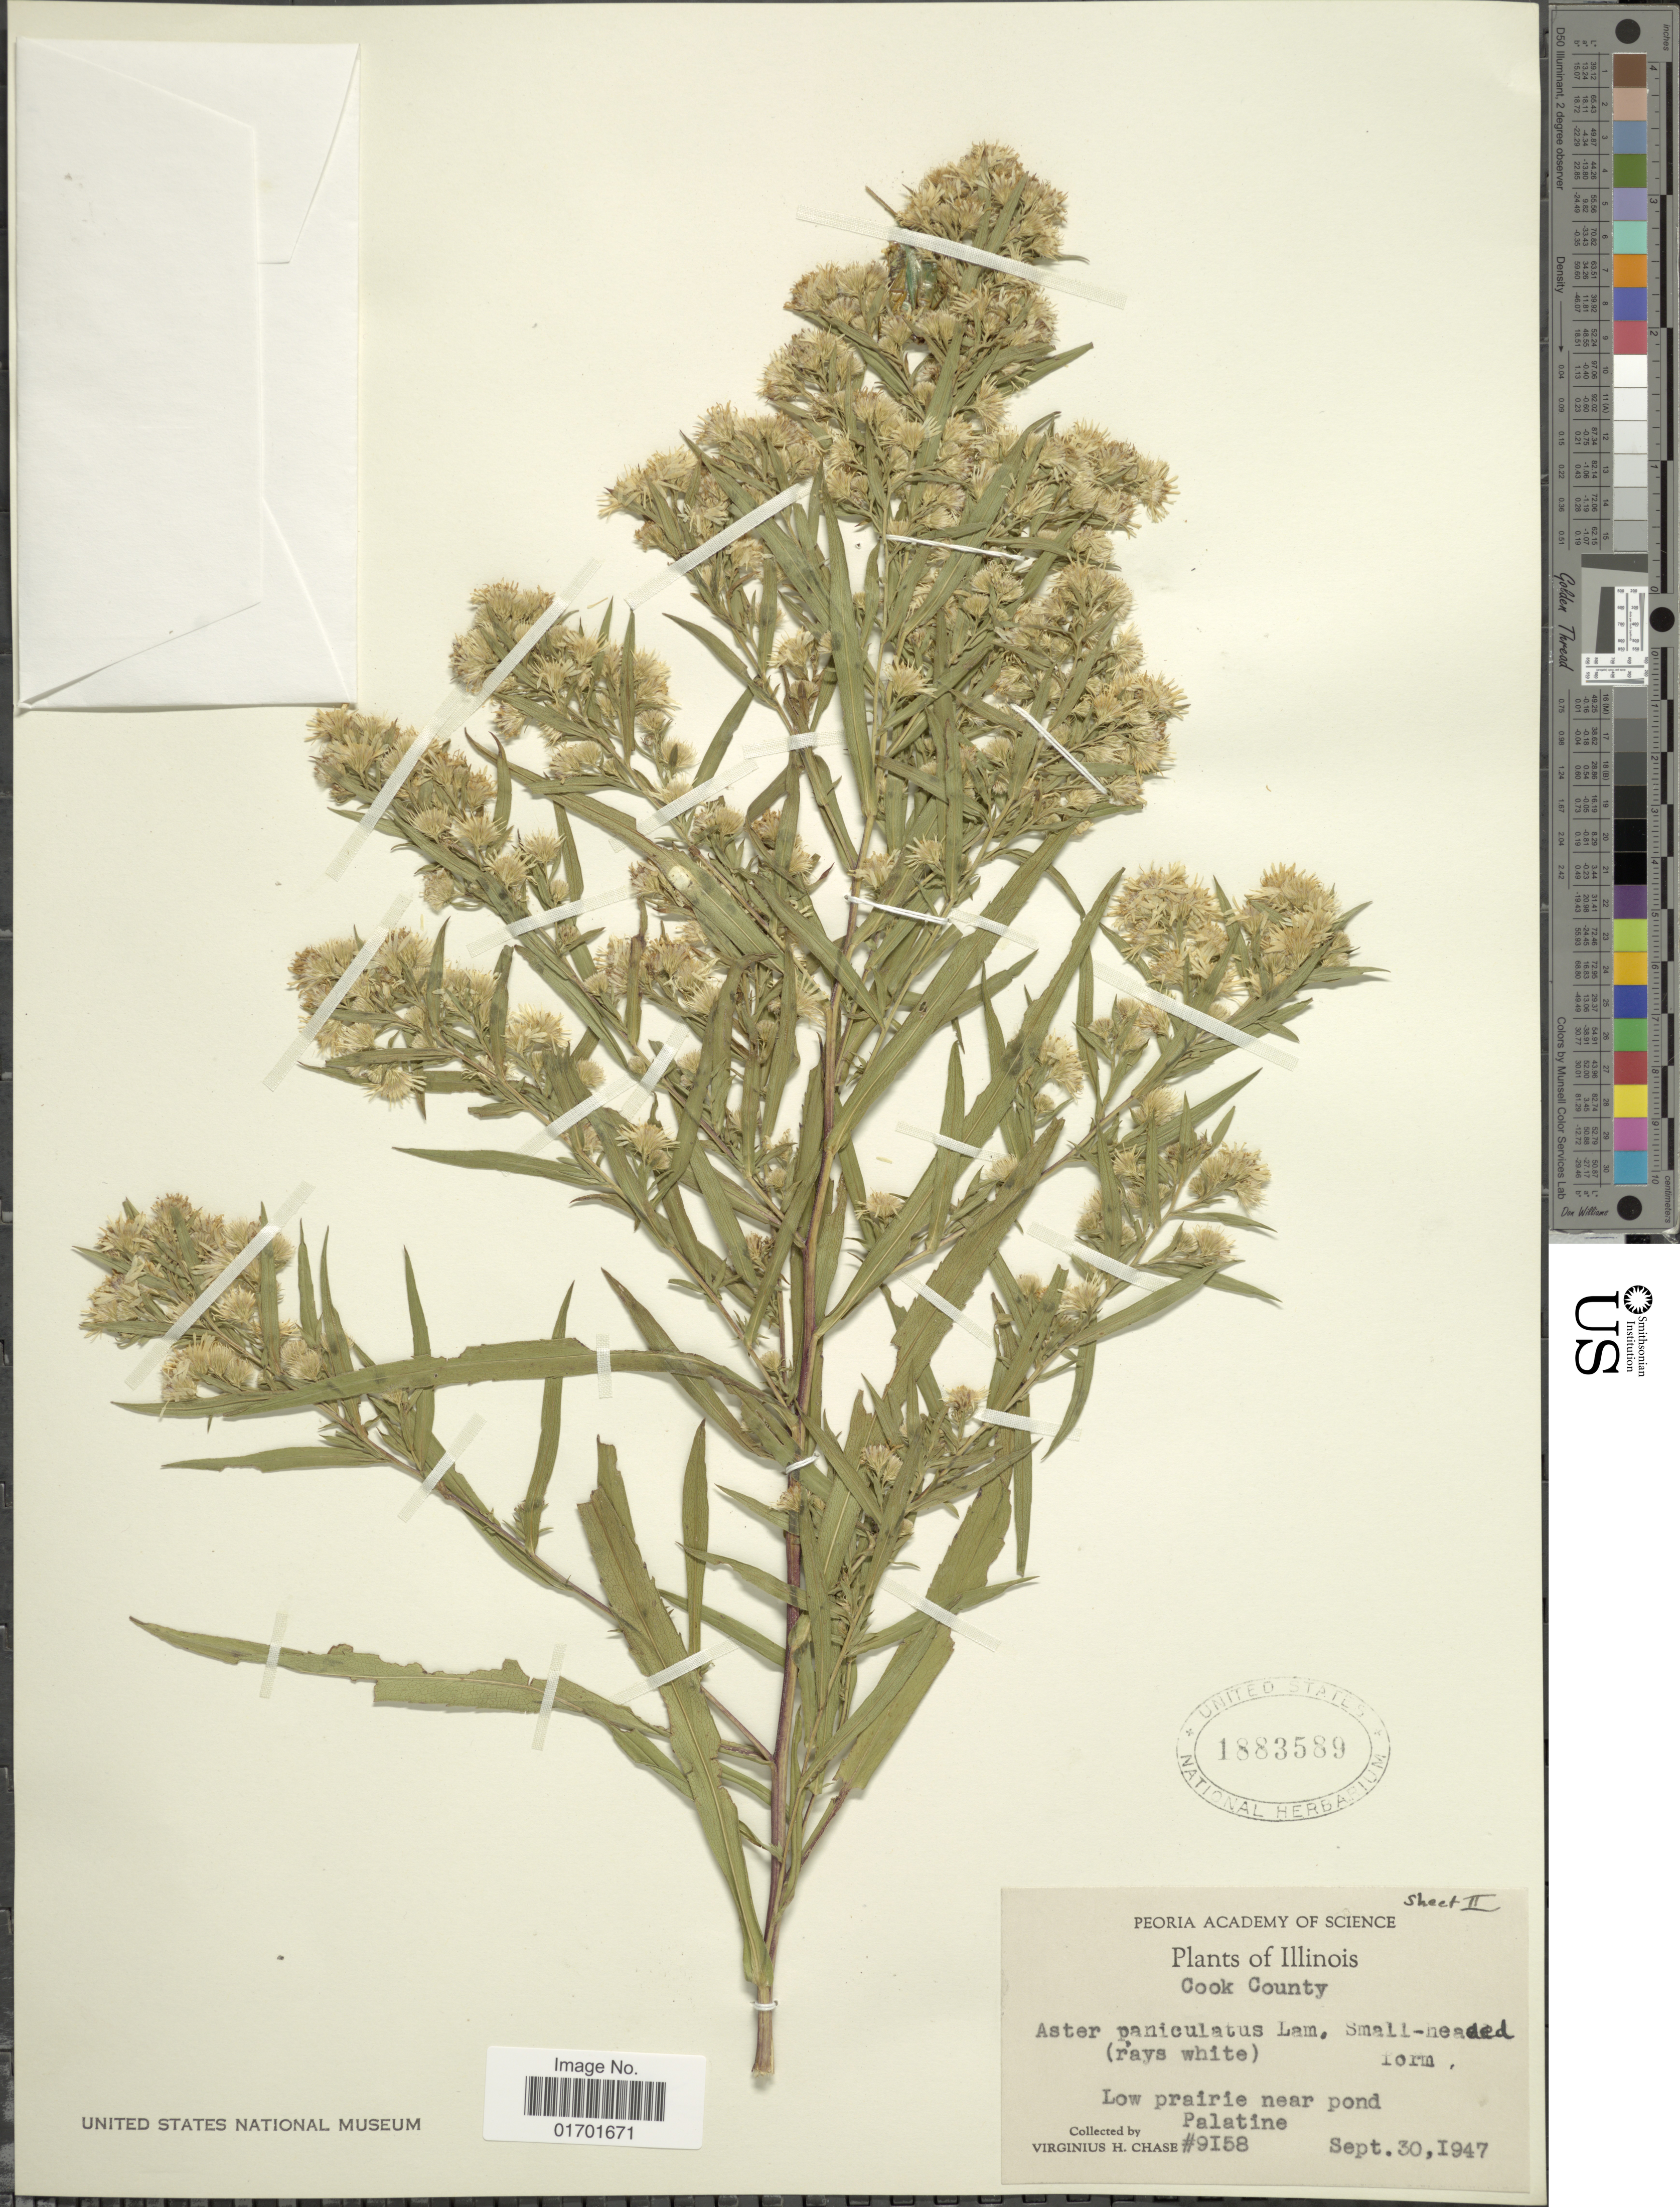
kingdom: Plantae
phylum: Tracheophyta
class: Magnoliopsida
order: Asterales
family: Asteraceae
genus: Symphyotrichum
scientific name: Symphyotrichum lanceolatum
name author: (Willd.) G.L. Nesom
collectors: V. H. Chase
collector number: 9158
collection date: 1947-09-30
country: United States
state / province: Illinois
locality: Cook County, near pond Palatine.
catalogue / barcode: US 1883589